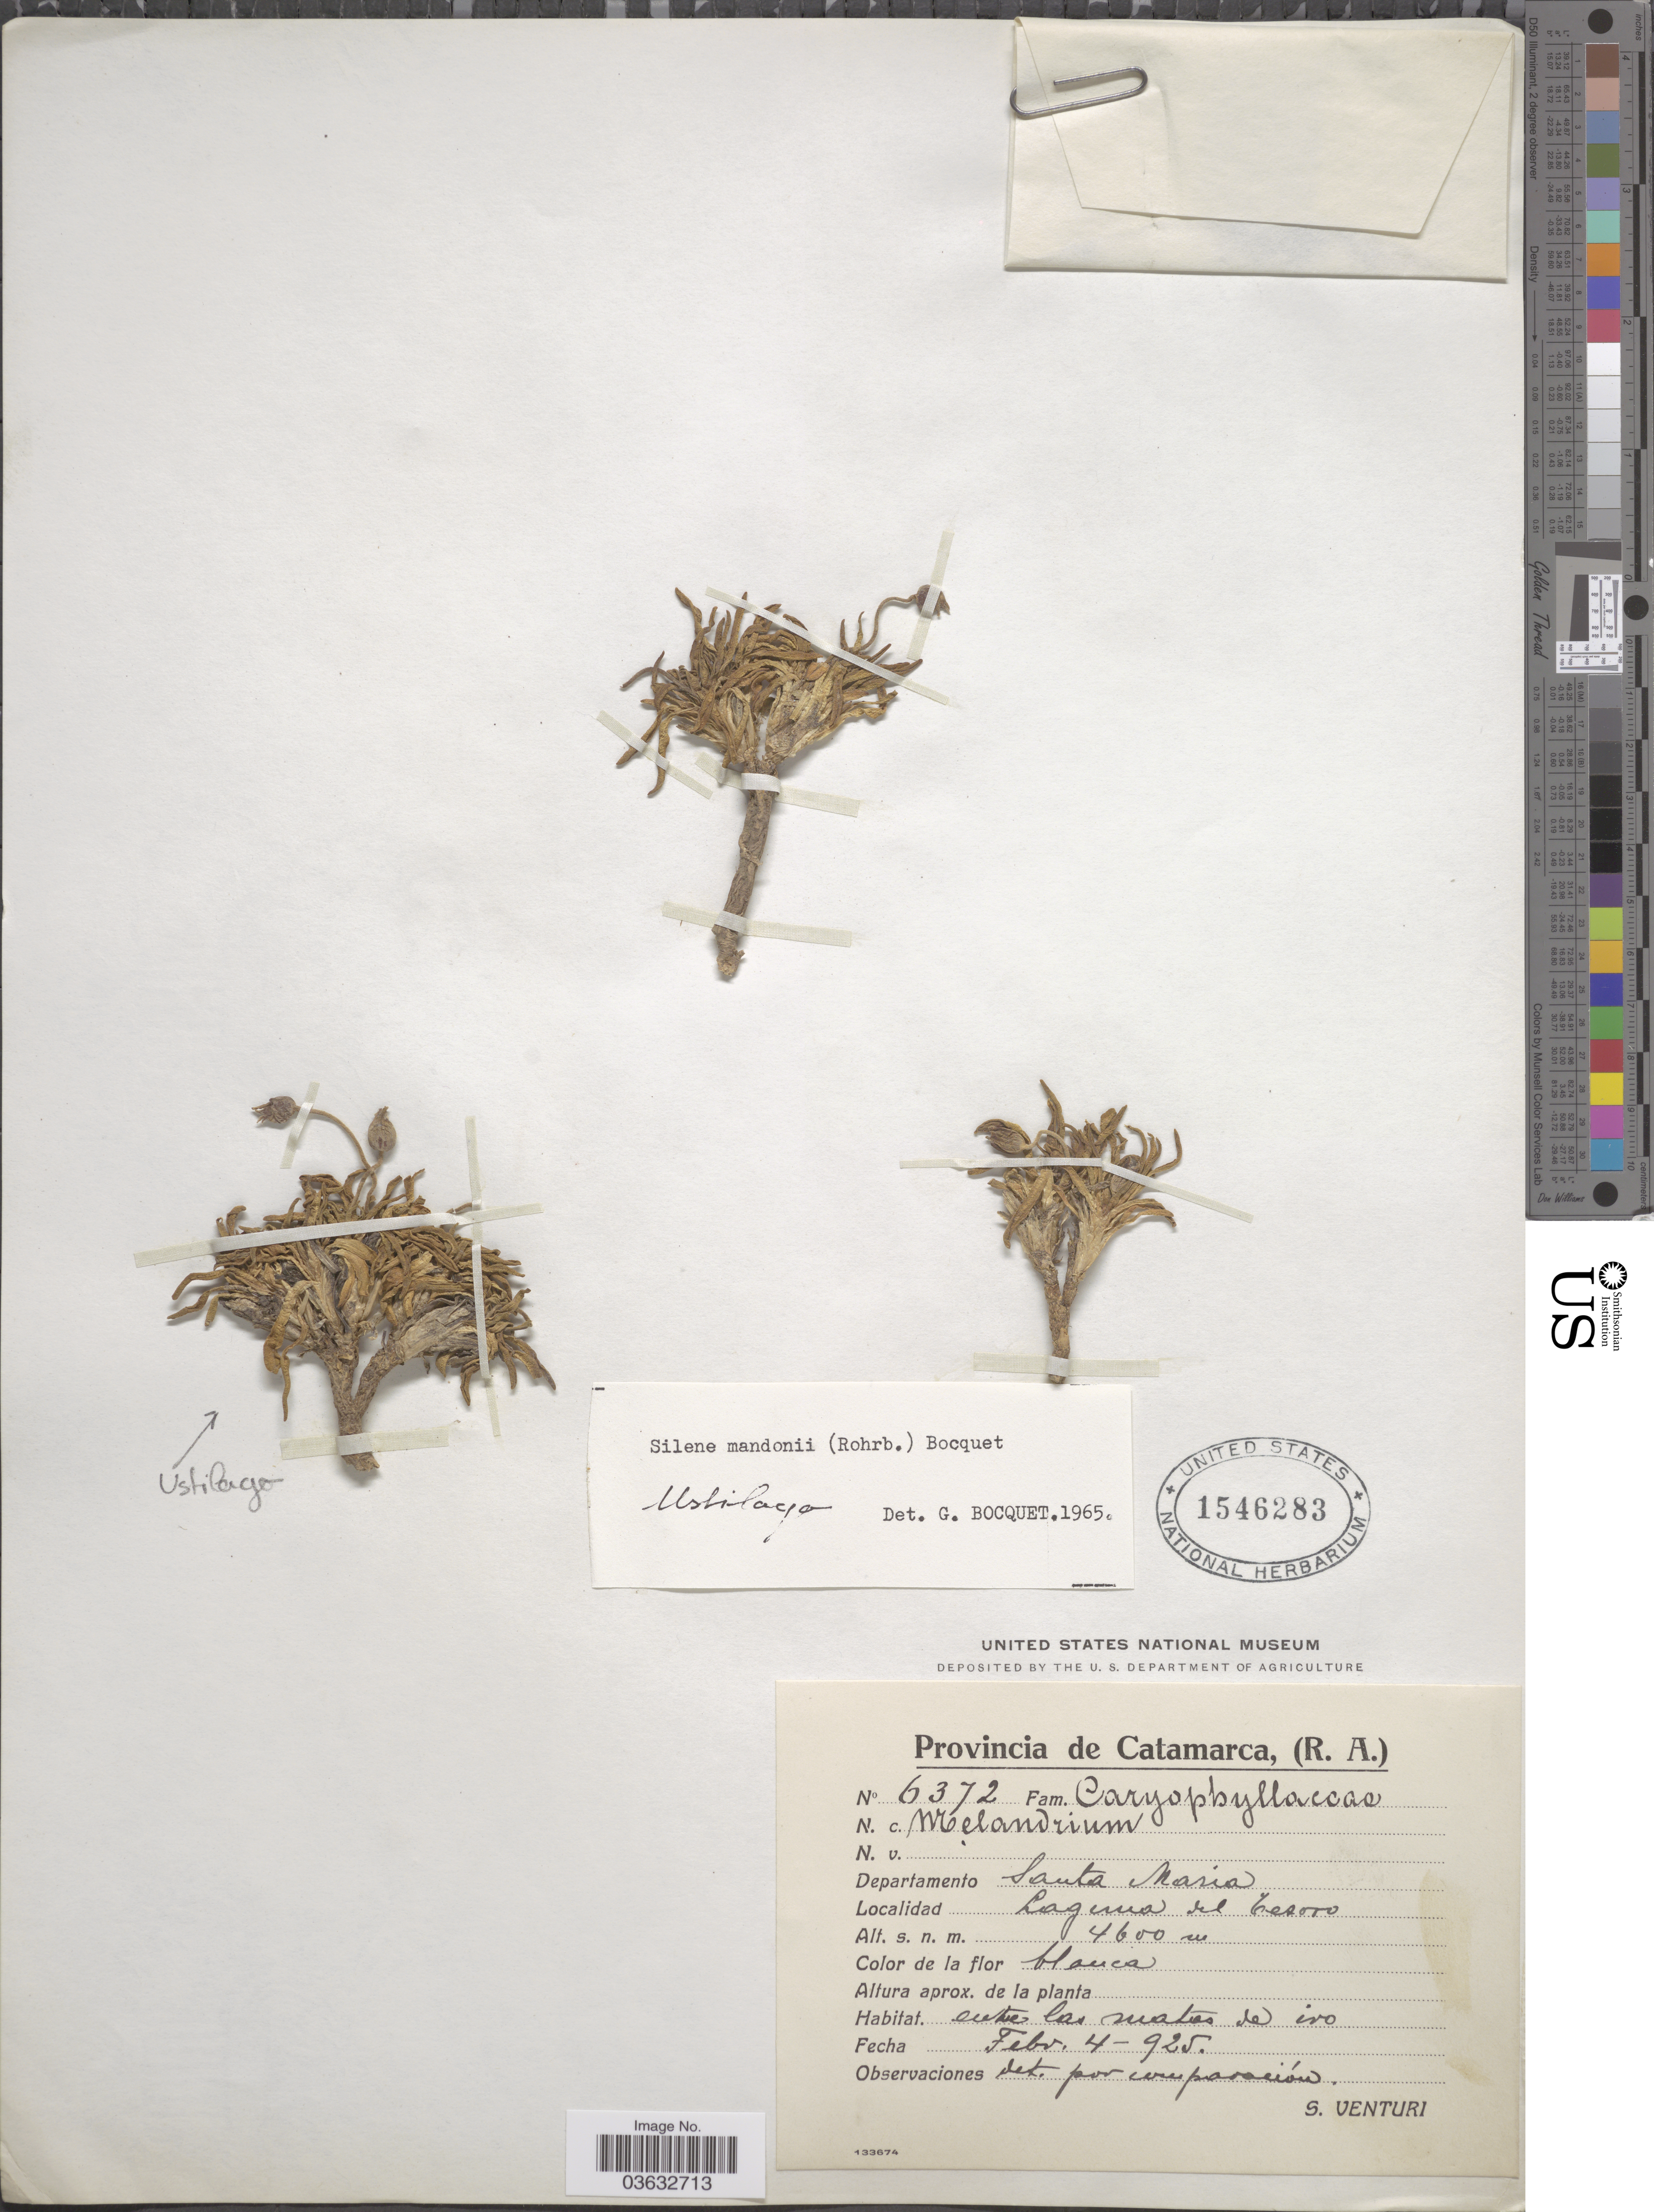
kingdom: Plantae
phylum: Tracheophyta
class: Magnoliopsida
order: Caryophyllales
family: Caryophyllaceae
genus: Silene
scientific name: Silene mandonii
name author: (Rohrb.) Bocquet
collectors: S. Venturi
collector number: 6372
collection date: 1925-02-04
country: Argentina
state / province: Catamarca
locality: Departamento Santa Maria. Laguna del Tesoro.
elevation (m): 4600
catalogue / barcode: US 1546283